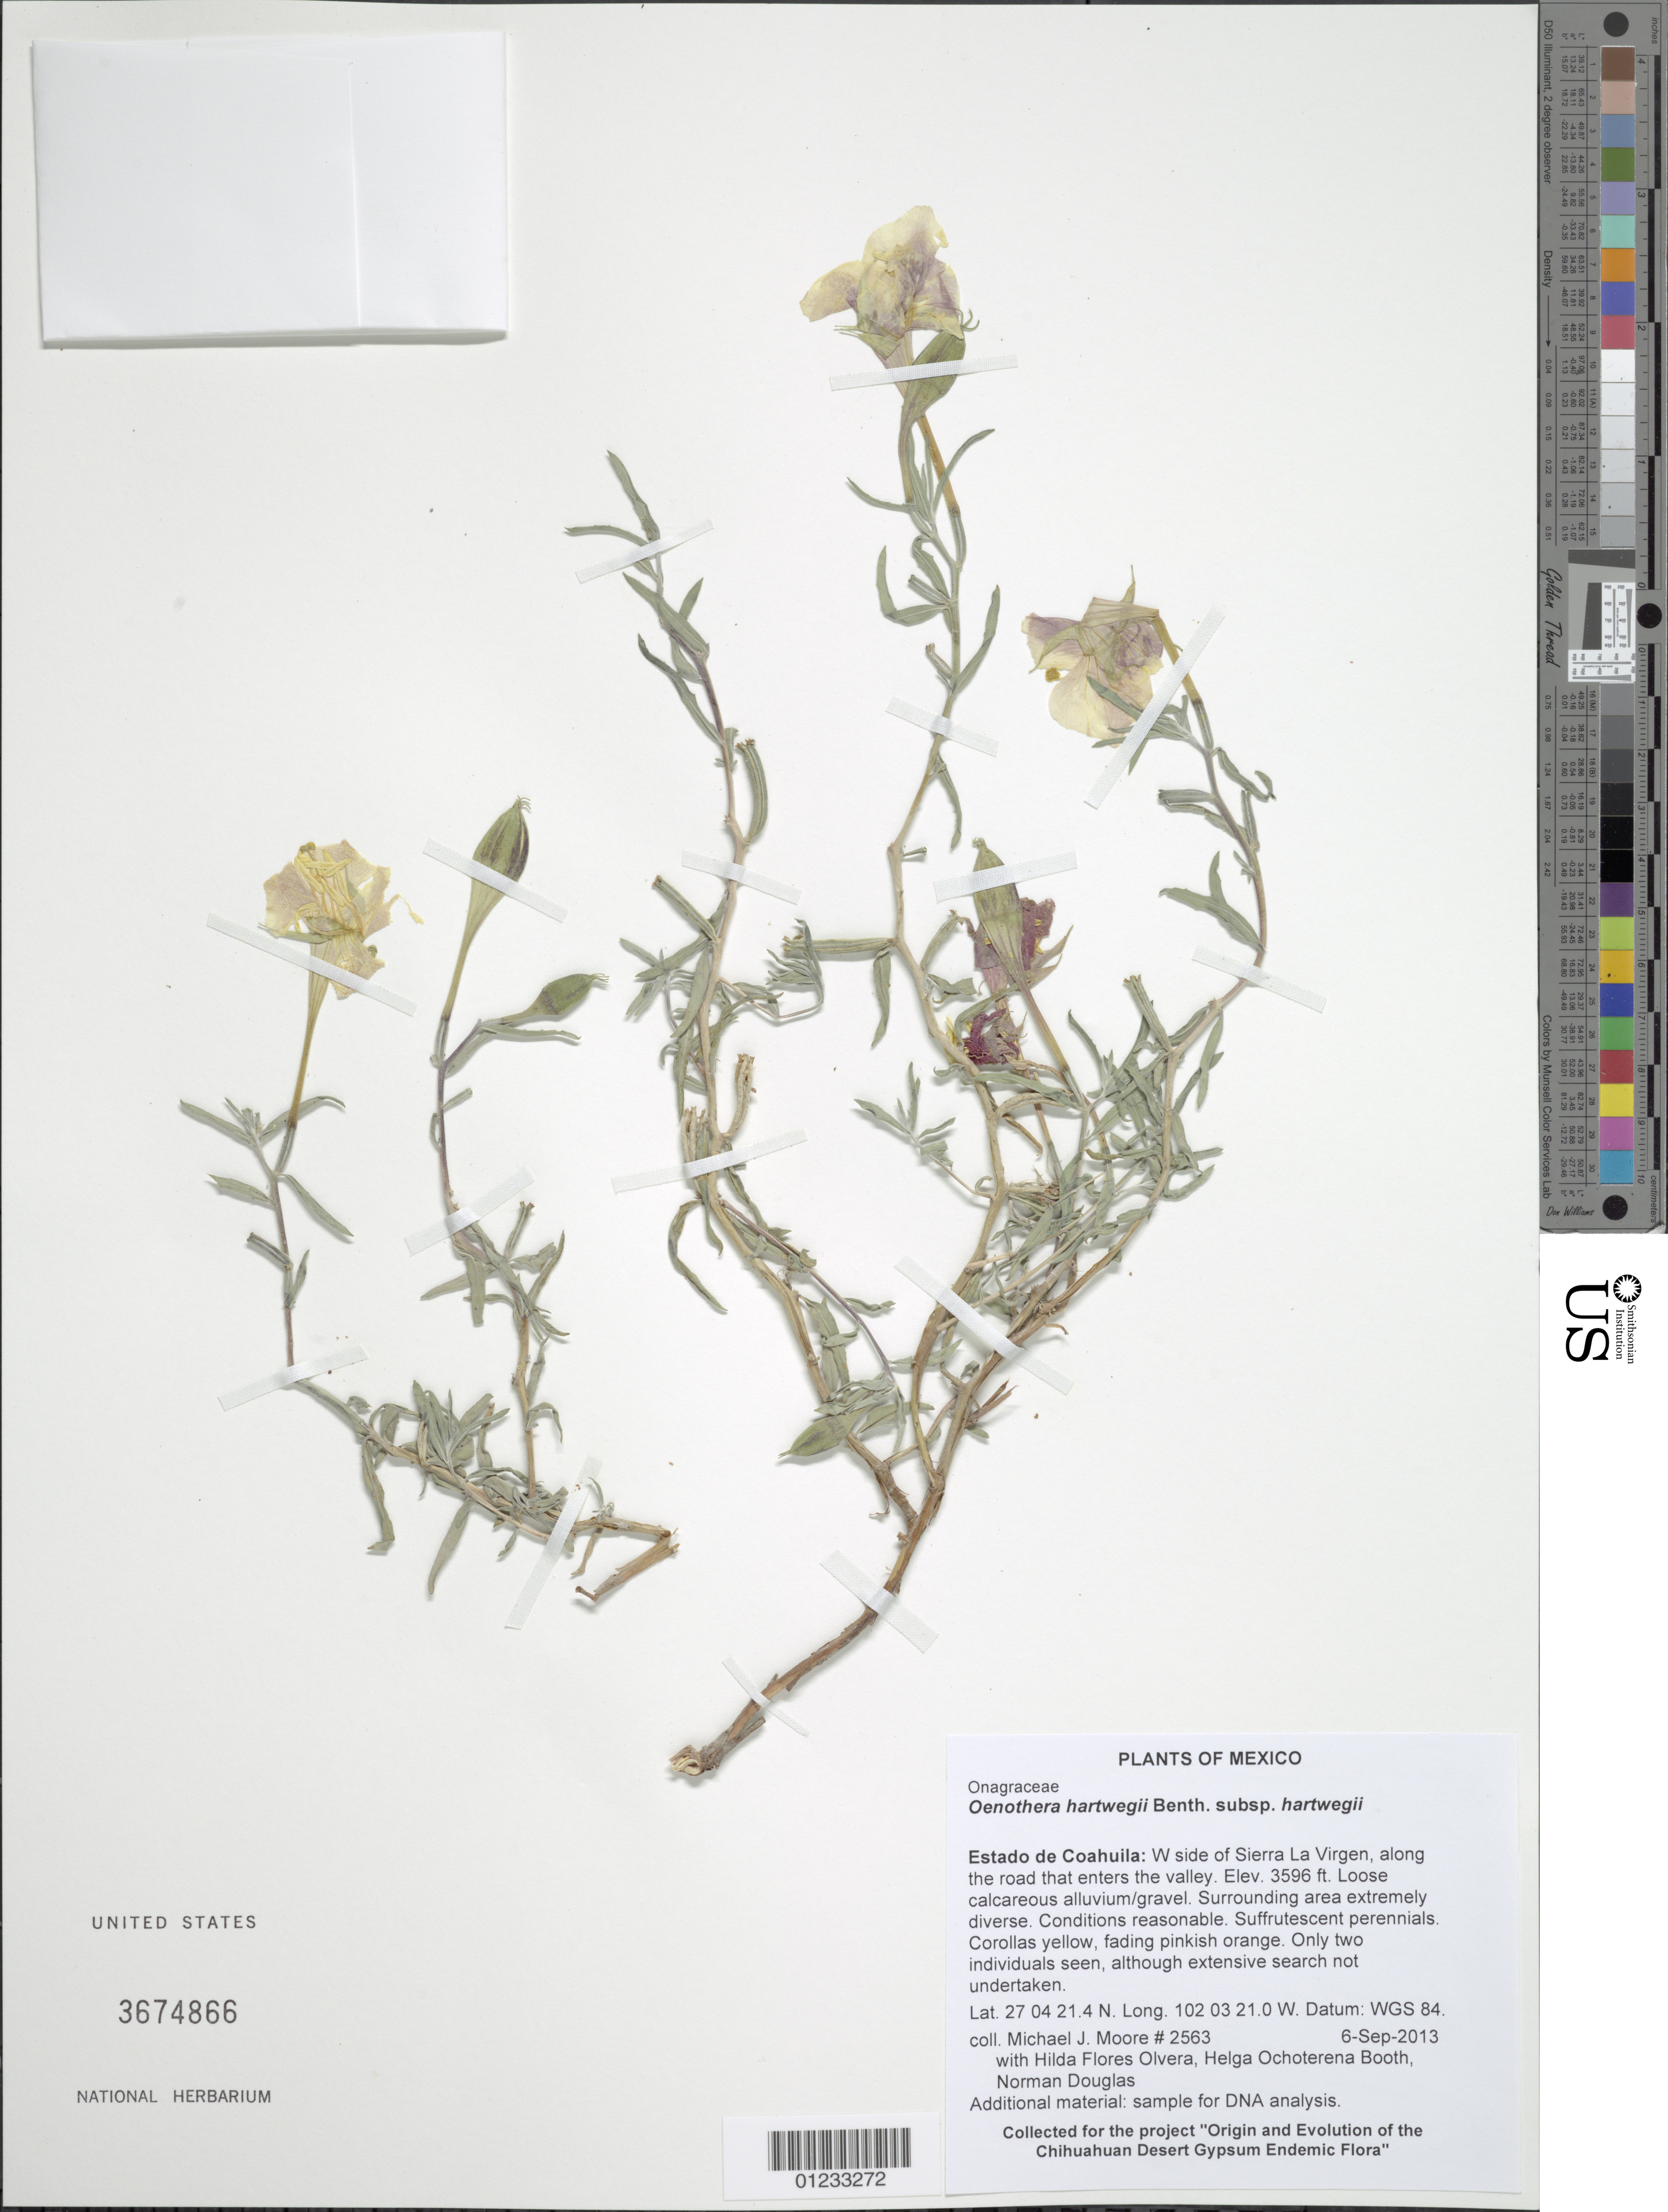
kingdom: Plantae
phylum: Tracheophyta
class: Magnoliopsida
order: Myrtales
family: Onagraceae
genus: Oenothera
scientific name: Oenothera hartwegii subsp. hartwegii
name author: Benth.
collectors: M. J. Moore, H. Flores Olvera, H. Ochoterena-Booth & N. Douglas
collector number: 2563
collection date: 2009-09-05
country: Mexico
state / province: Coahuila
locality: W side of Sierra La Virgen, along the road that enters the valley.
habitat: Loose calcareous alluvium/gravel. Surrounding area extremely diverse. Conditions reasonable.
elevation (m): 1096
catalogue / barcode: US 3674866